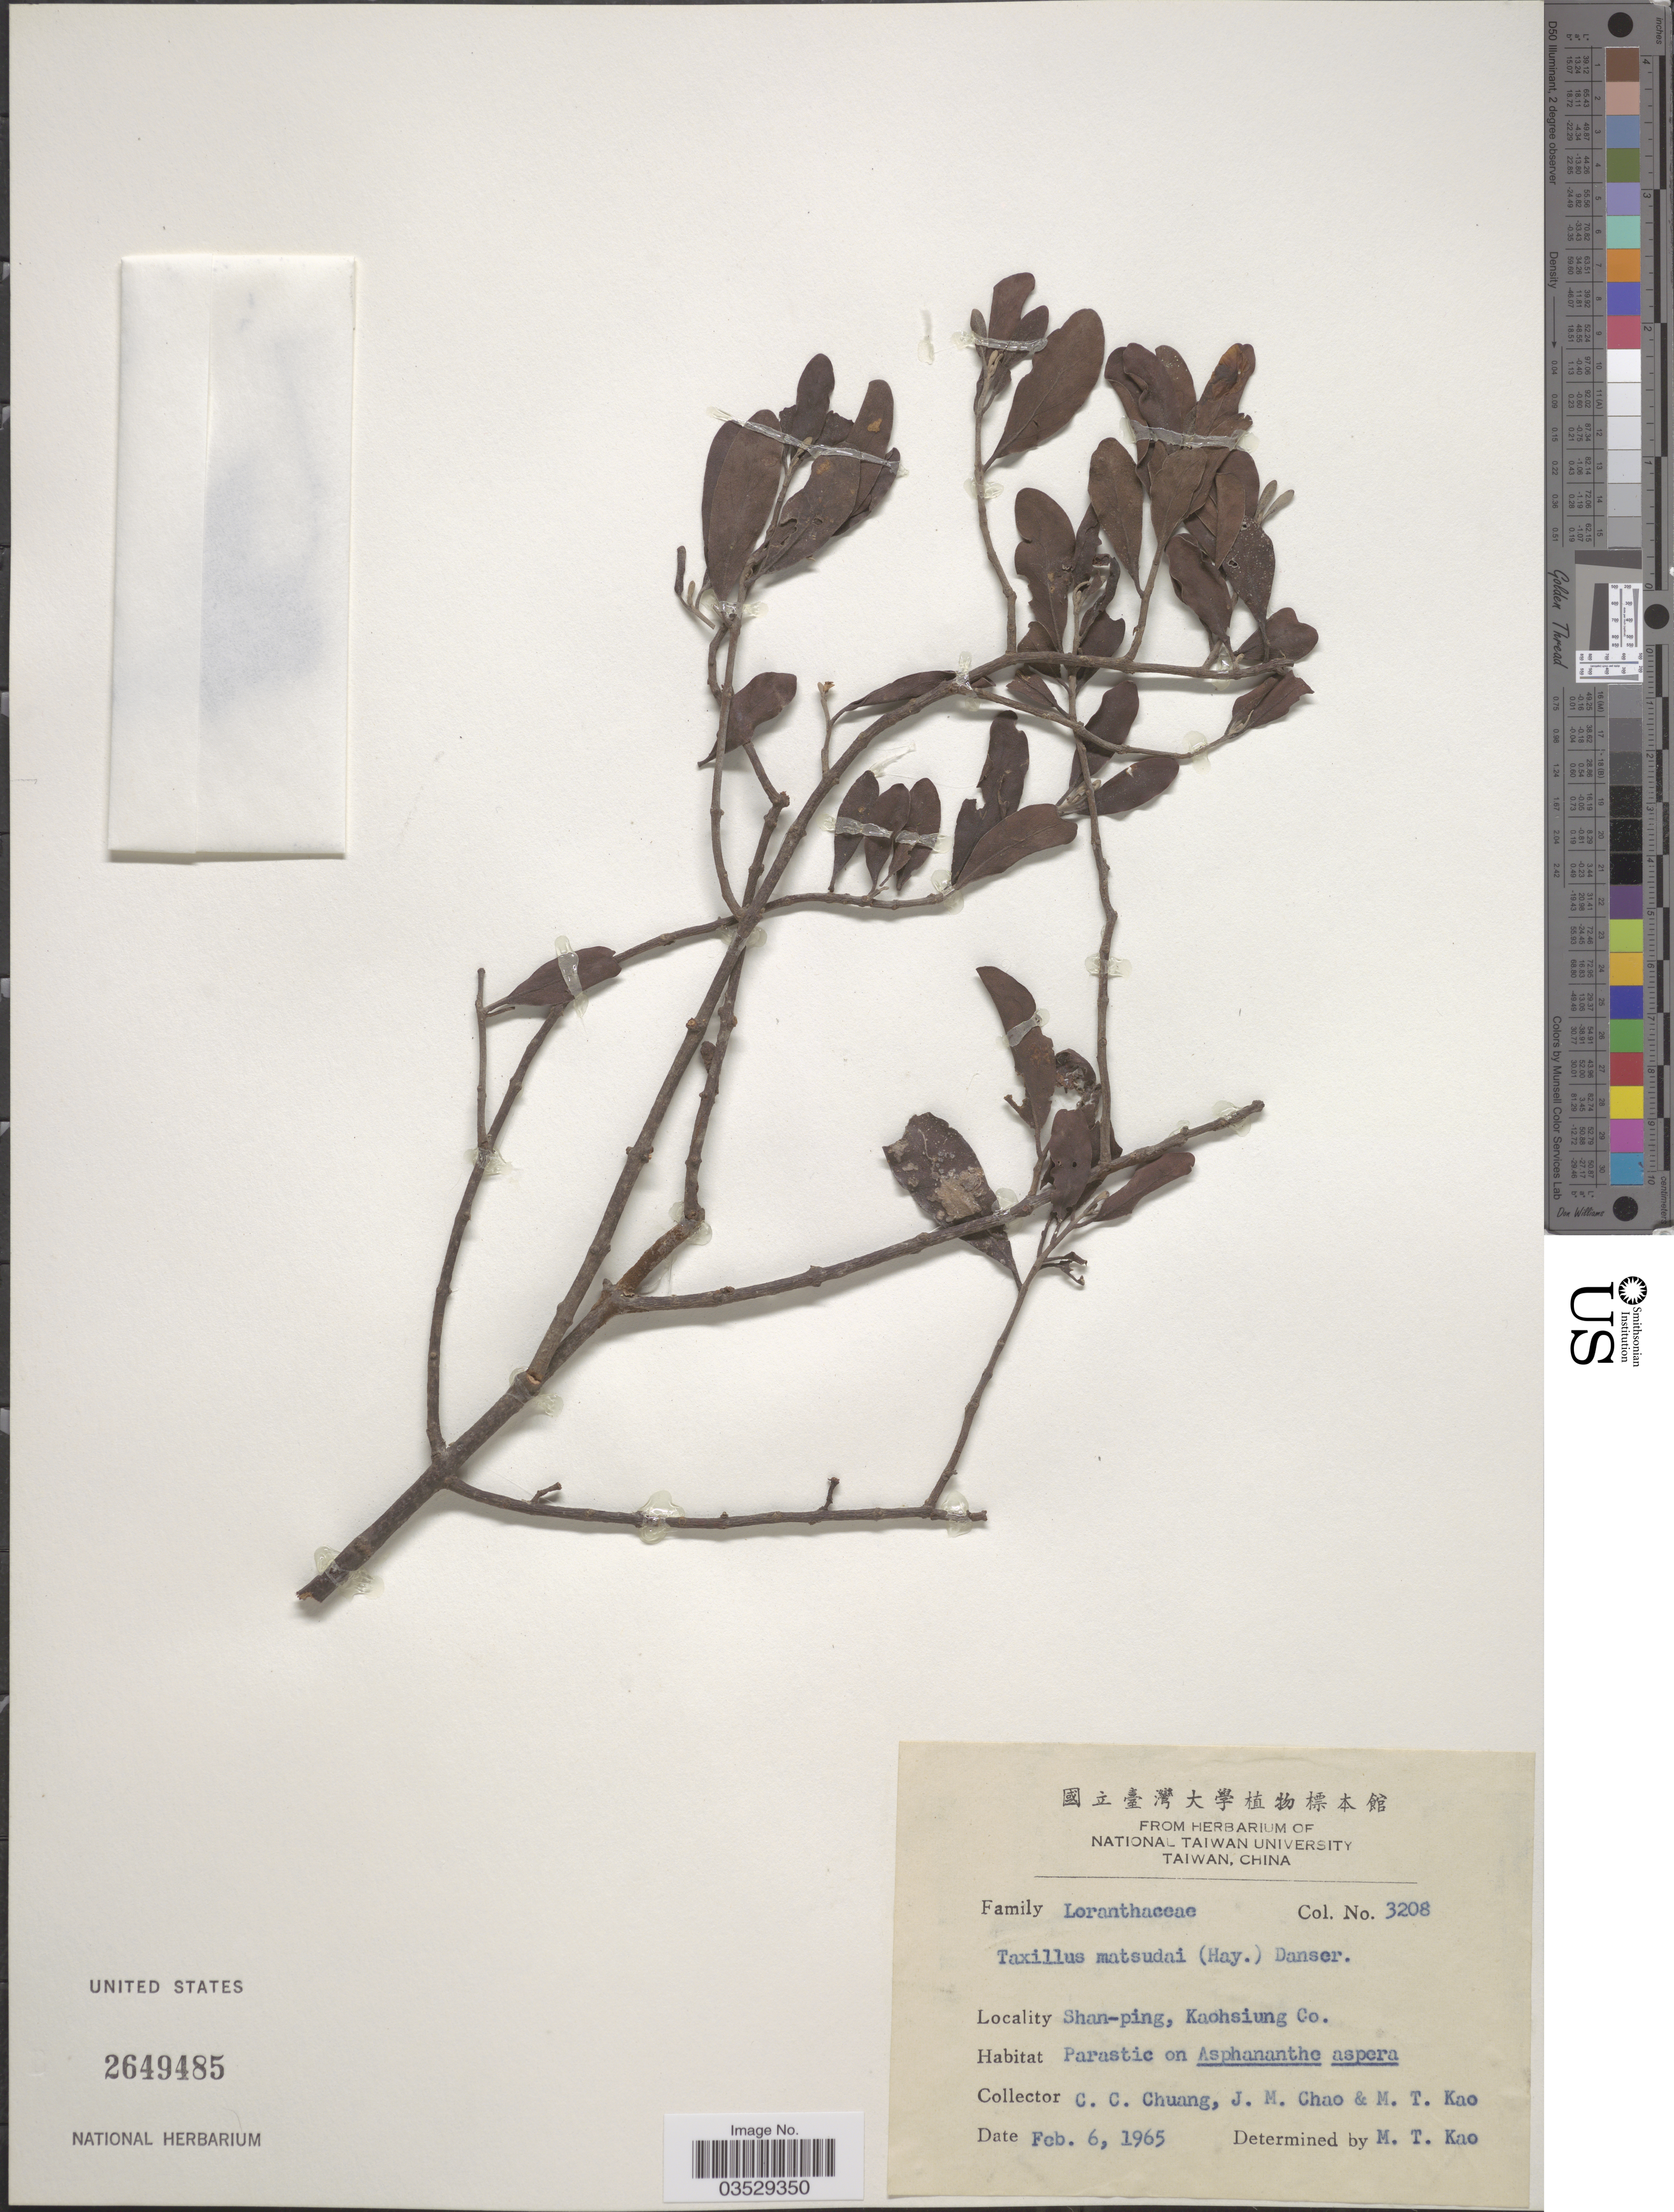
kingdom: Plantae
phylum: Tracheophyta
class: Magnoliopsida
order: Santalales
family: Loranthaceae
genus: Taxillus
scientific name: Taxillus matsudai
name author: (Hayata) Danser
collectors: C. C. Chuang, J. Chao & M. T. Kao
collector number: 3208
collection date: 1965-02-06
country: Taiwan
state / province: Kaohsiung City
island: Taiwan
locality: Shan-ping, Kaohsiung Co.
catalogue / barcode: US 2649485